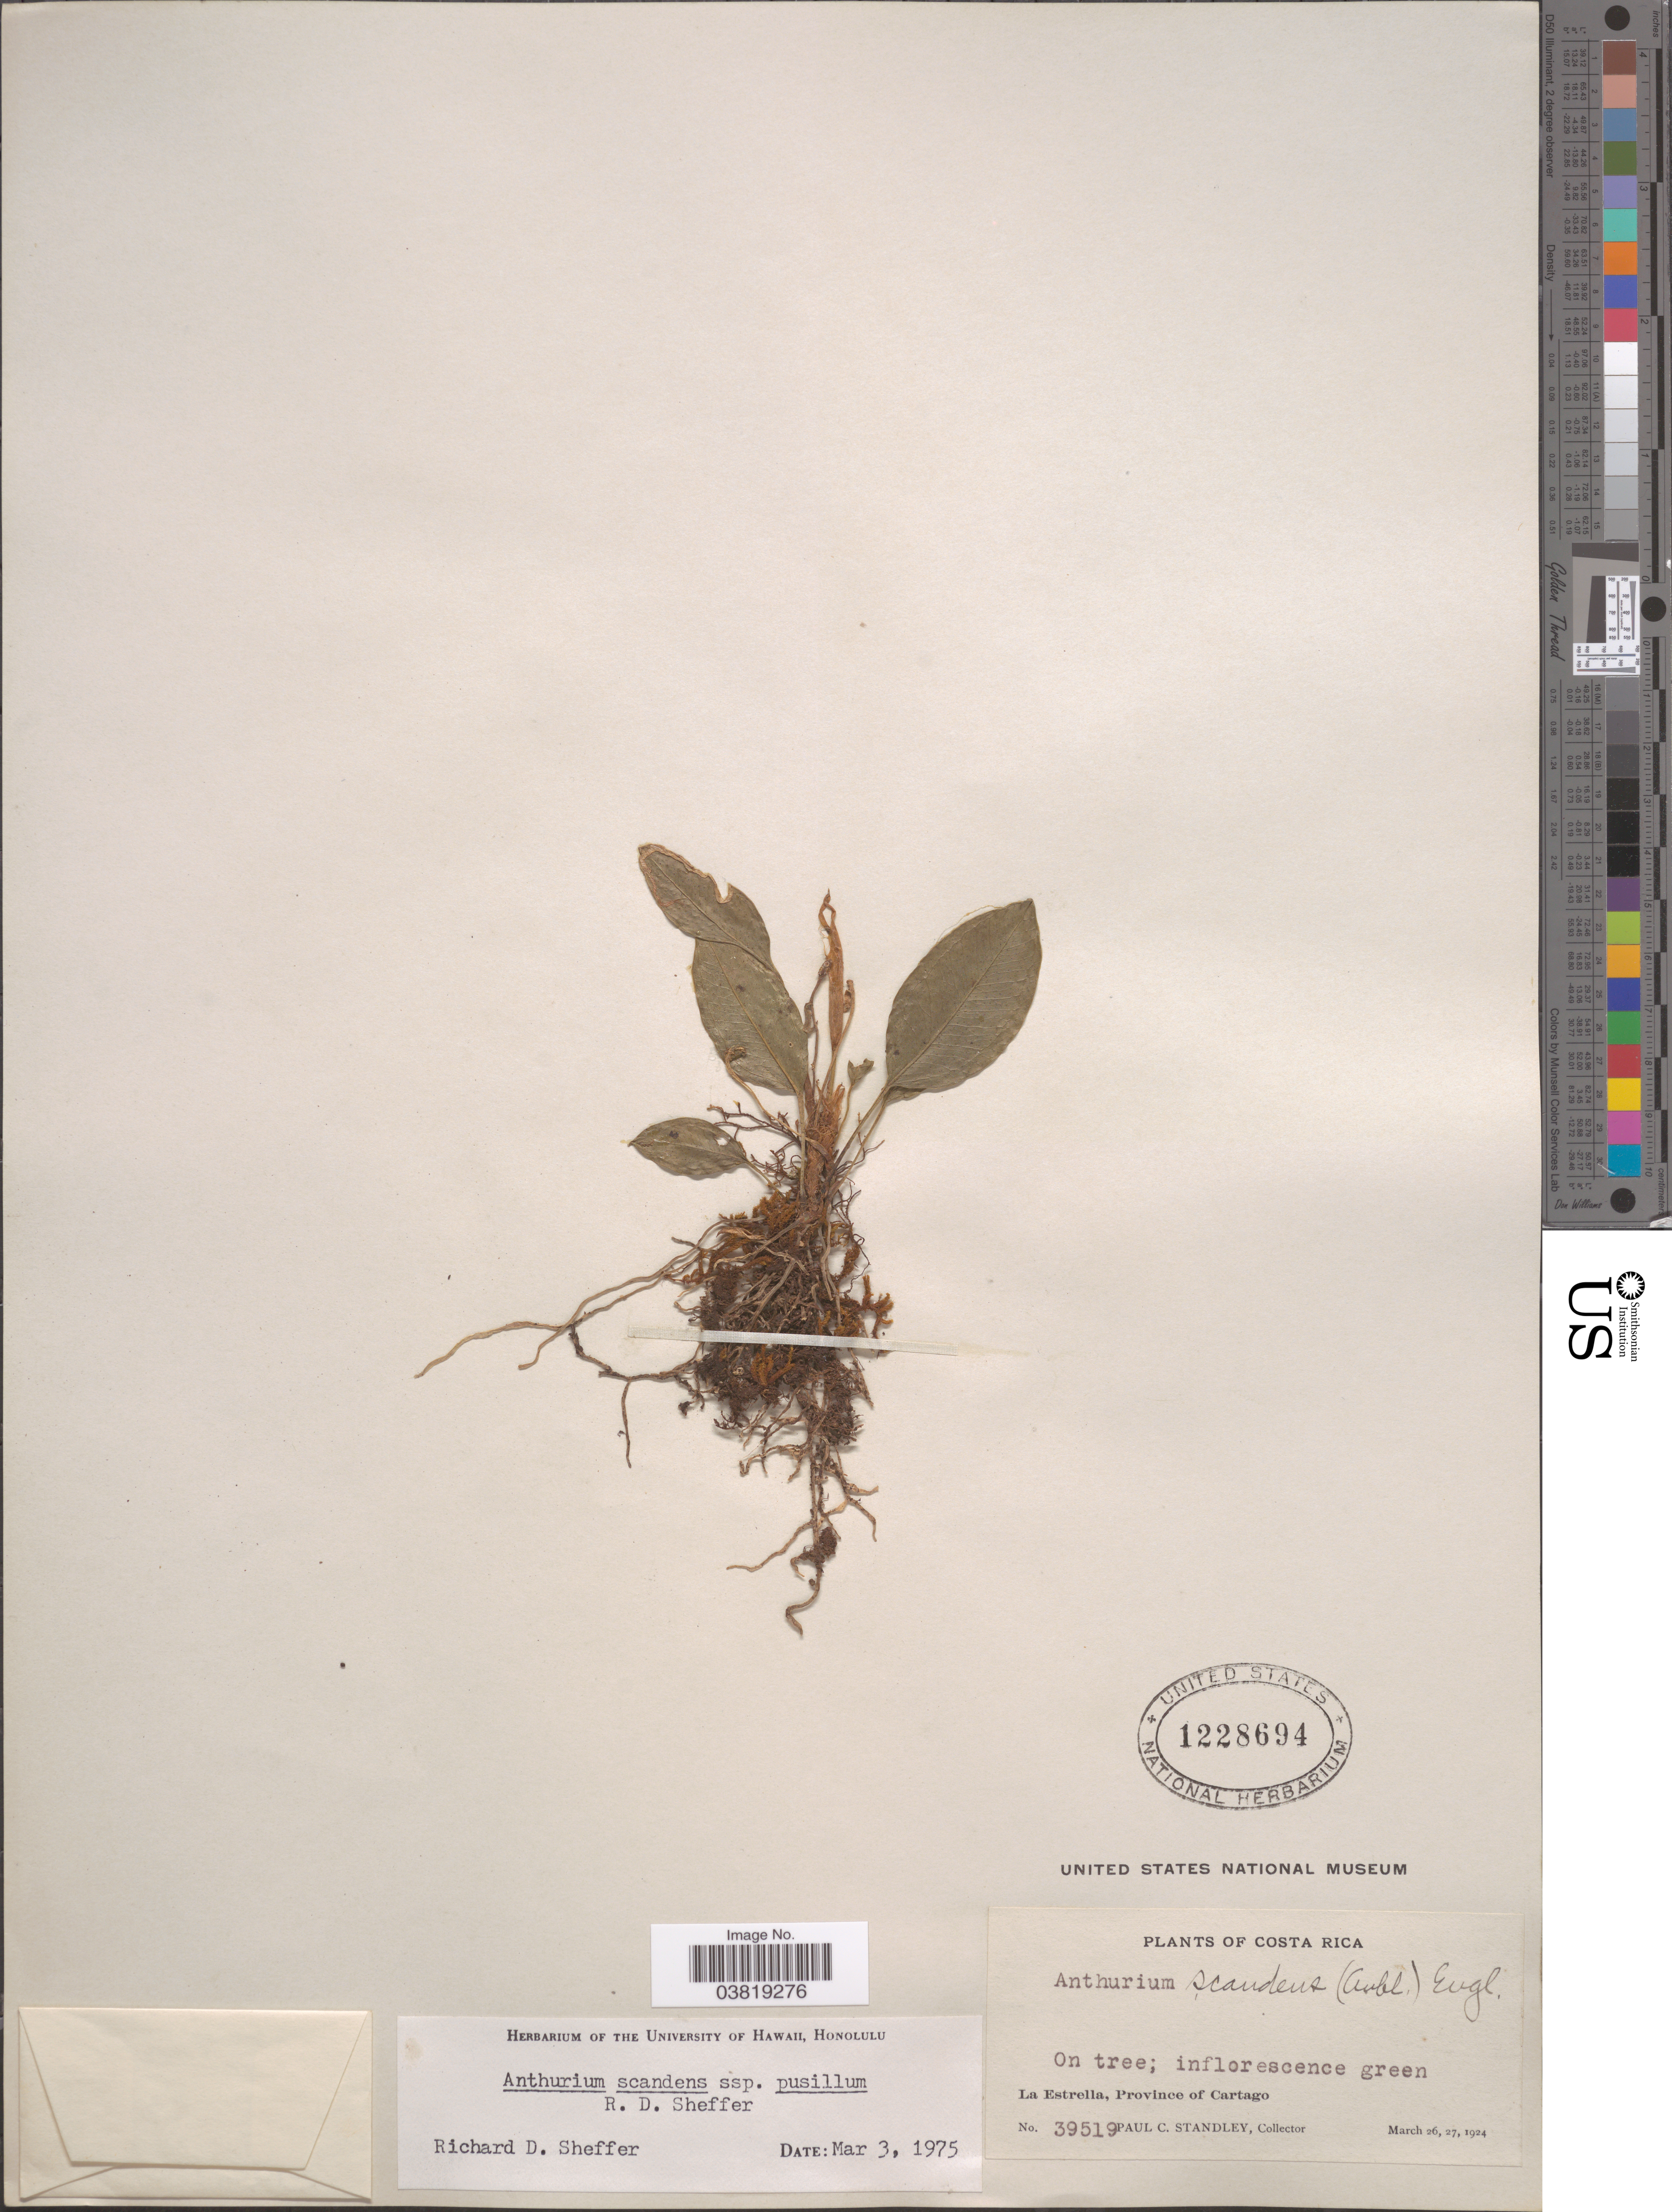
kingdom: Plantae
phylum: Tracheophyta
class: Liliopsida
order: Alismatales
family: Araceae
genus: Anthurium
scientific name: Anthurium scandens subsp. pusillum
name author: Sheffer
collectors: P. C. Standley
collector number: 39519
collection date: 1924-03-26/1924-03-27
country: Costa Rica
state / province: Cartago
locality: La Estrella.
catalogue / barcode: US 1228694